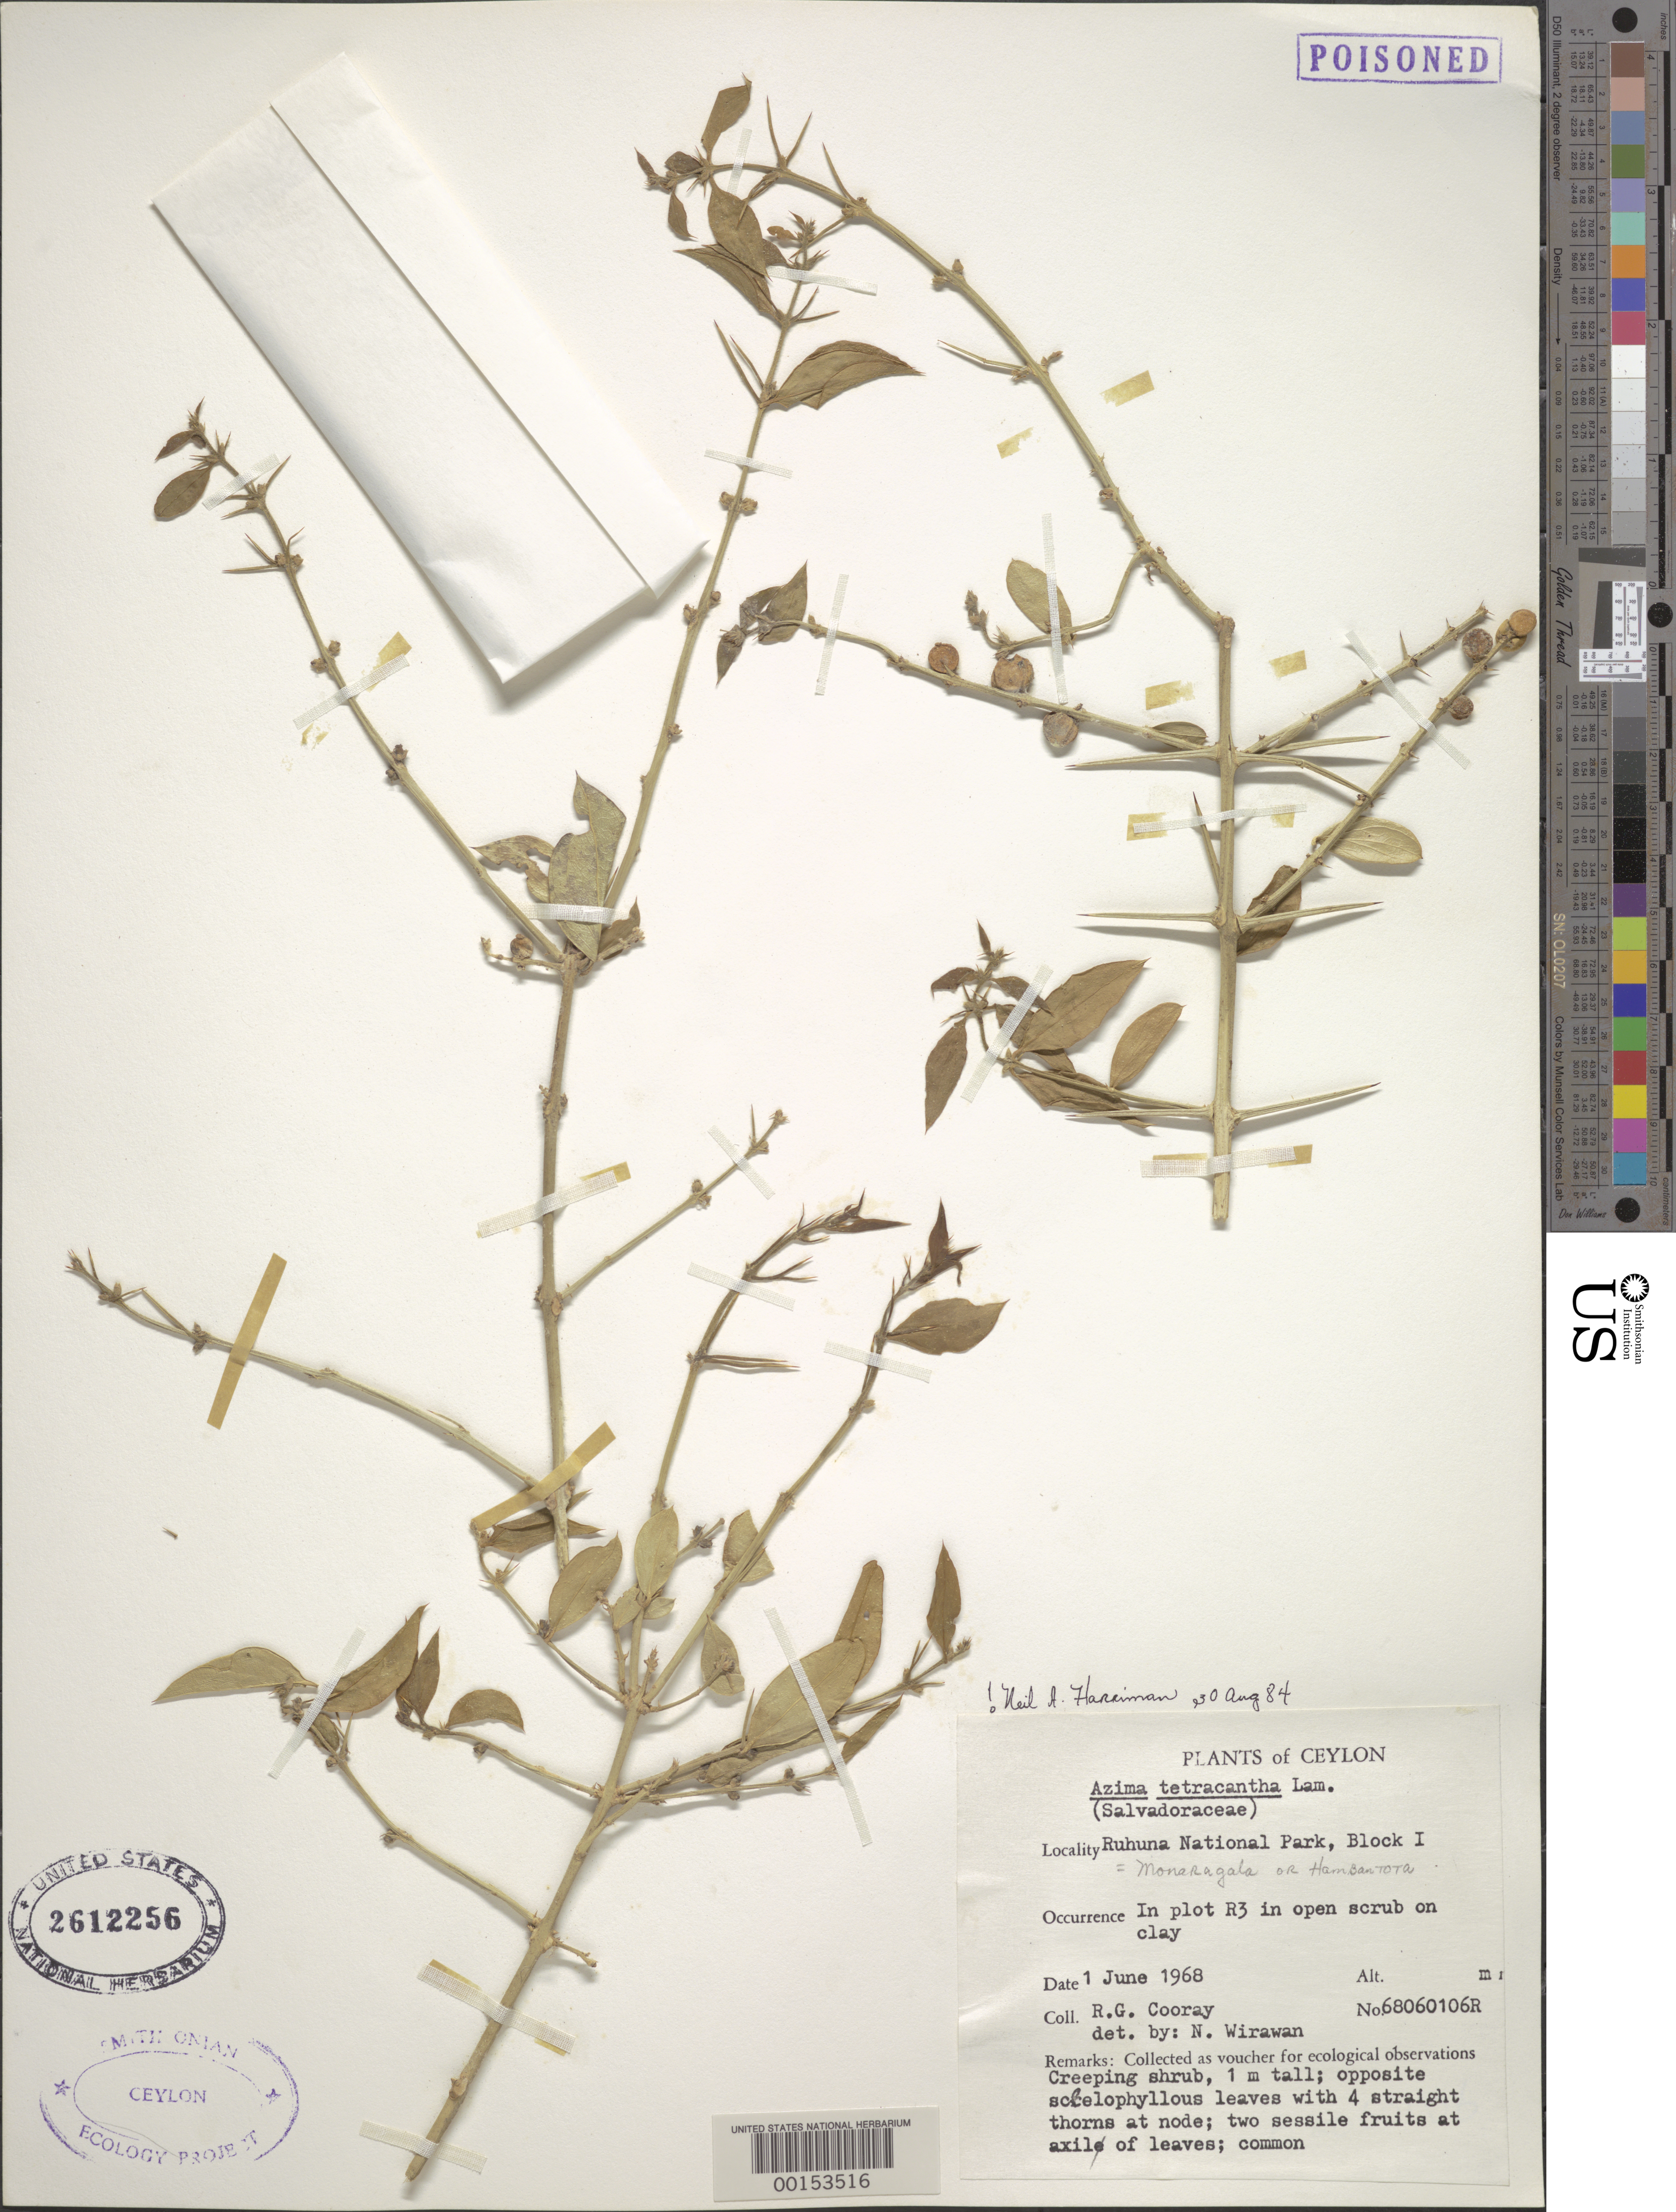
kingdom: Plantae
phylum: Tracheophyta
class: Magnoliopsida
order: Brassicales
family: Salvadoraceae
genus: Azima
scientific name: Azima tetracantha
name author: Lam.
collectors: R. Cooray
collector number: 68060106R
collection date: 1968-06-01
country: Sri Lanka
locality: Ceylon. Ruhuna National Park, Block I.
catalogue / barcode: US 2612256